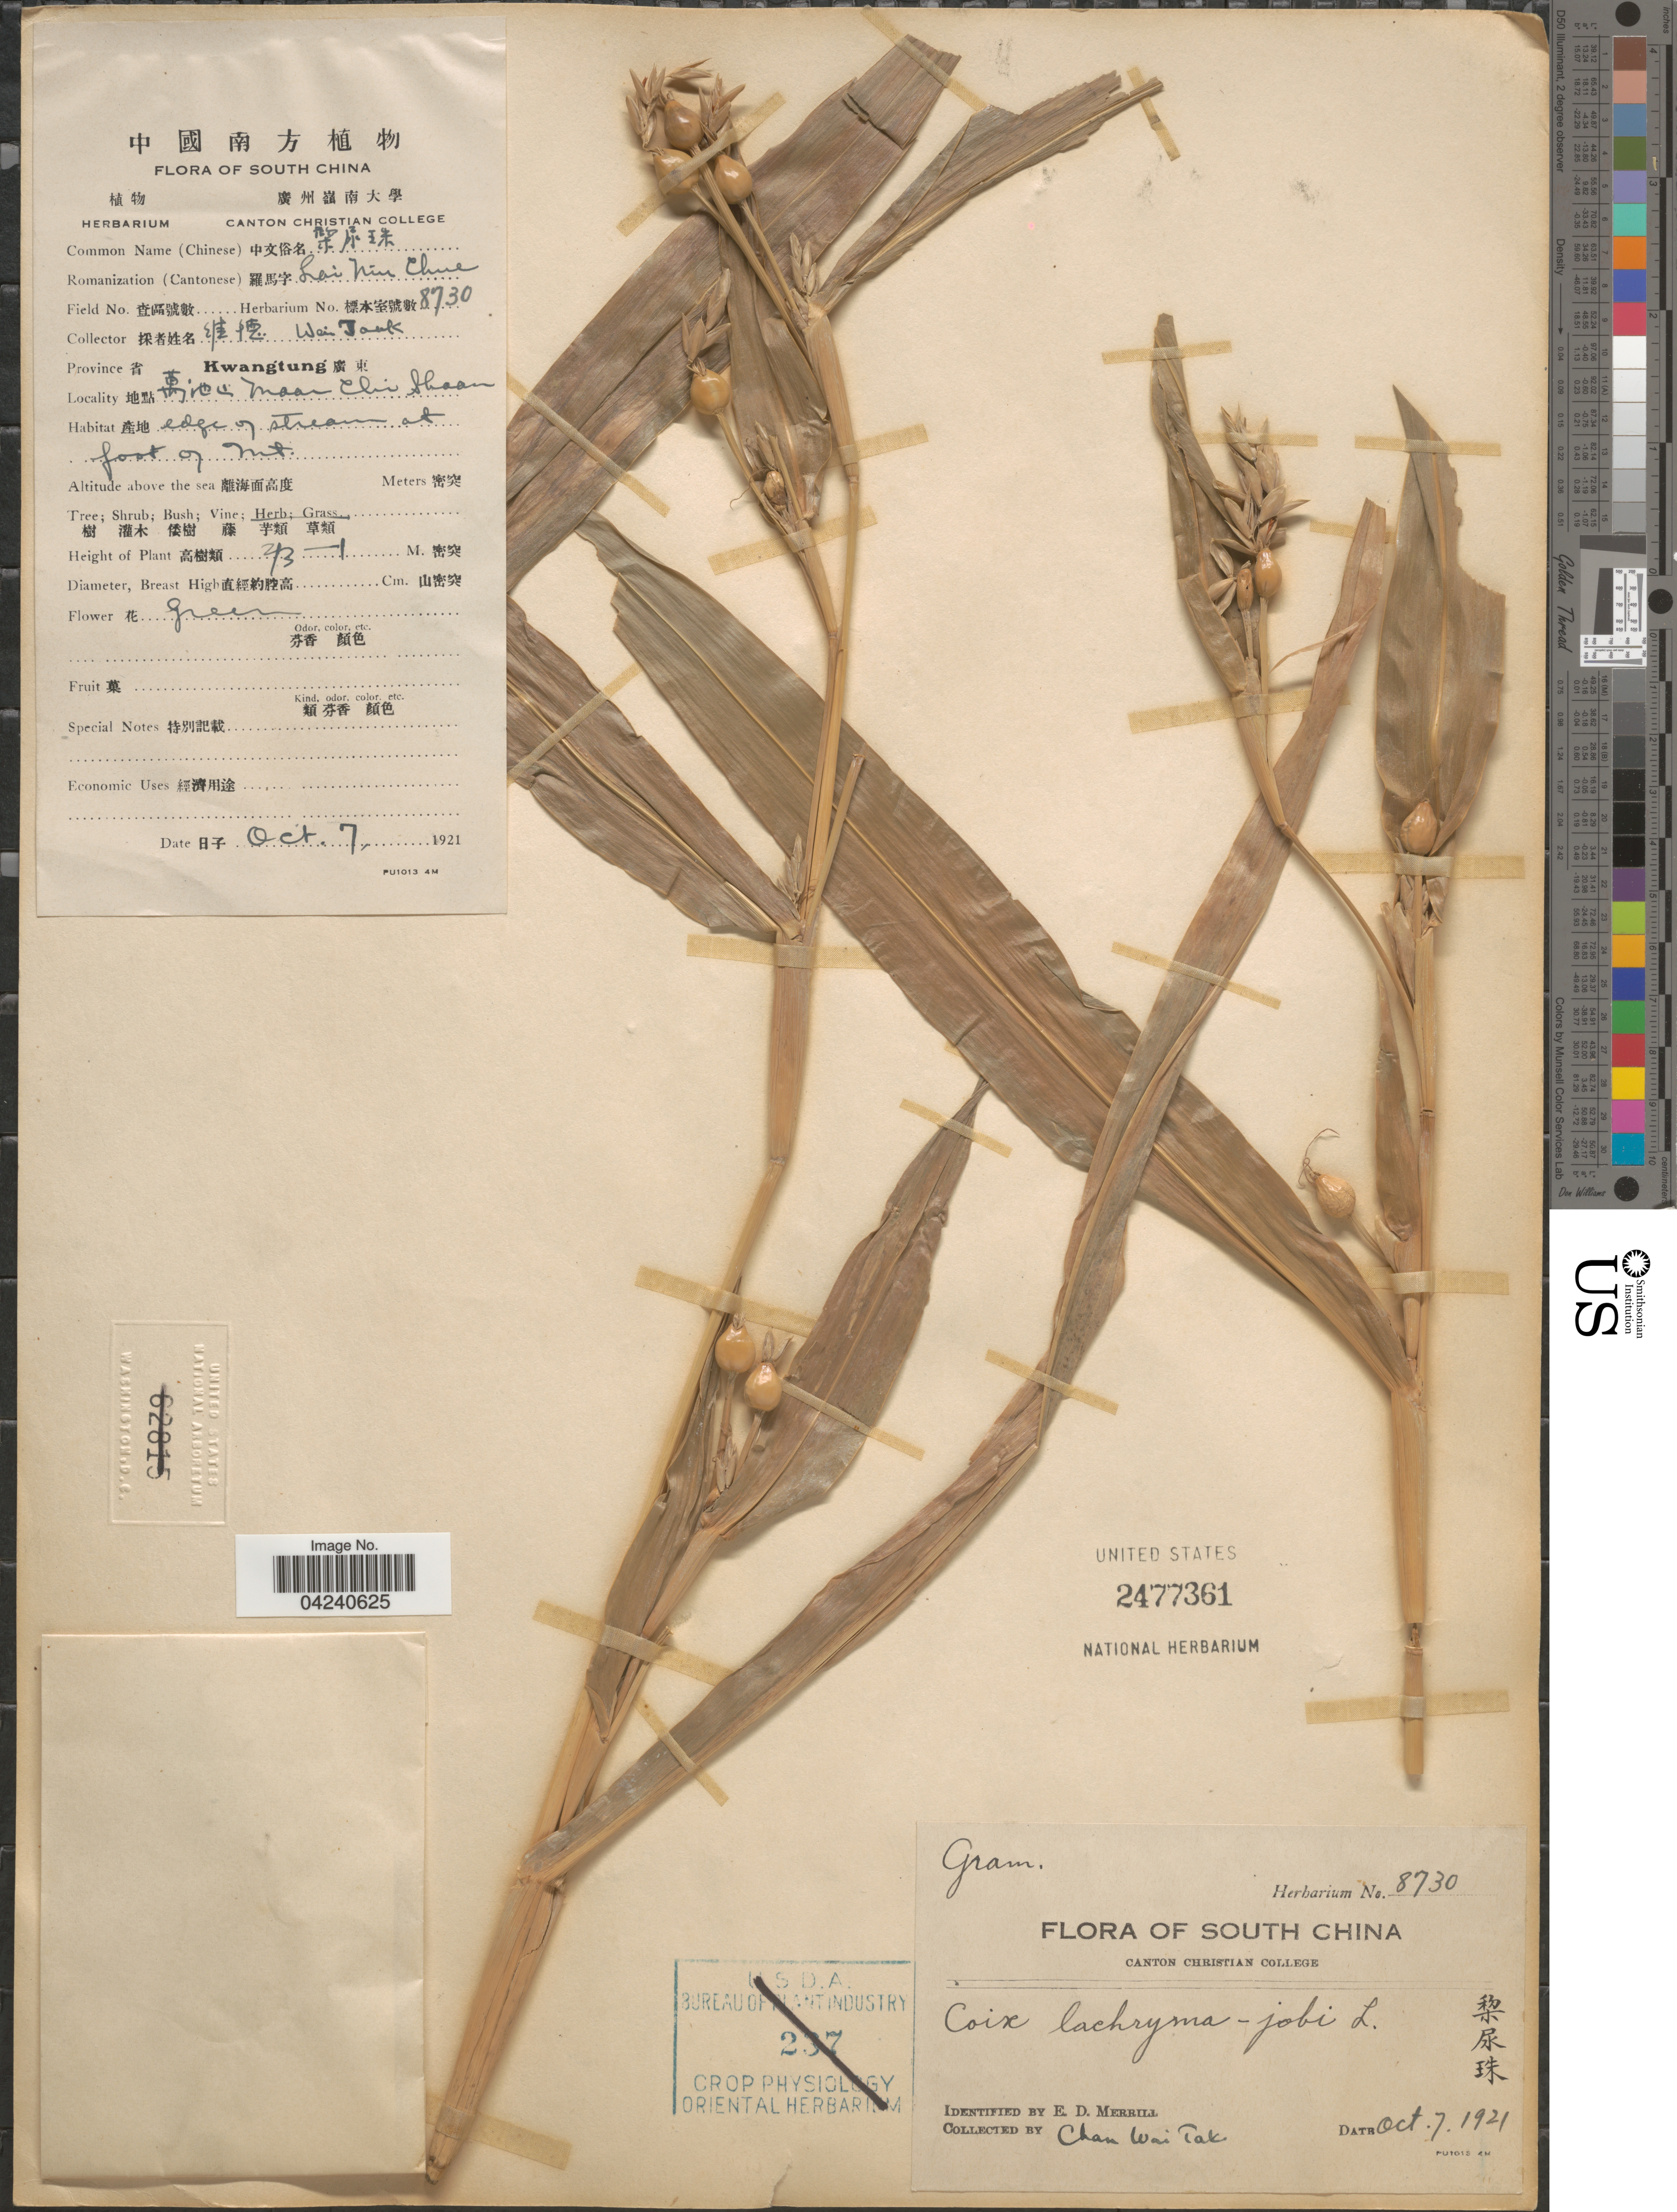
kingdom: Plantae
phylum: Tracheophyta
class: Liliopsida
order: Poales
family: Poaceae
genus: Coix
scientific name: Coix lacryma-jobi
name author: L.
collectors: C. Wai Tak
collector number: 8730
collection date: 1921-10-07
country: China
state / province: Guangdong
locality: South China. Province [Foreign script] Kwangtung [Foreign script]. [Foreign script] Maar Chi Shaan.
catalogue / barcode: US 2477361